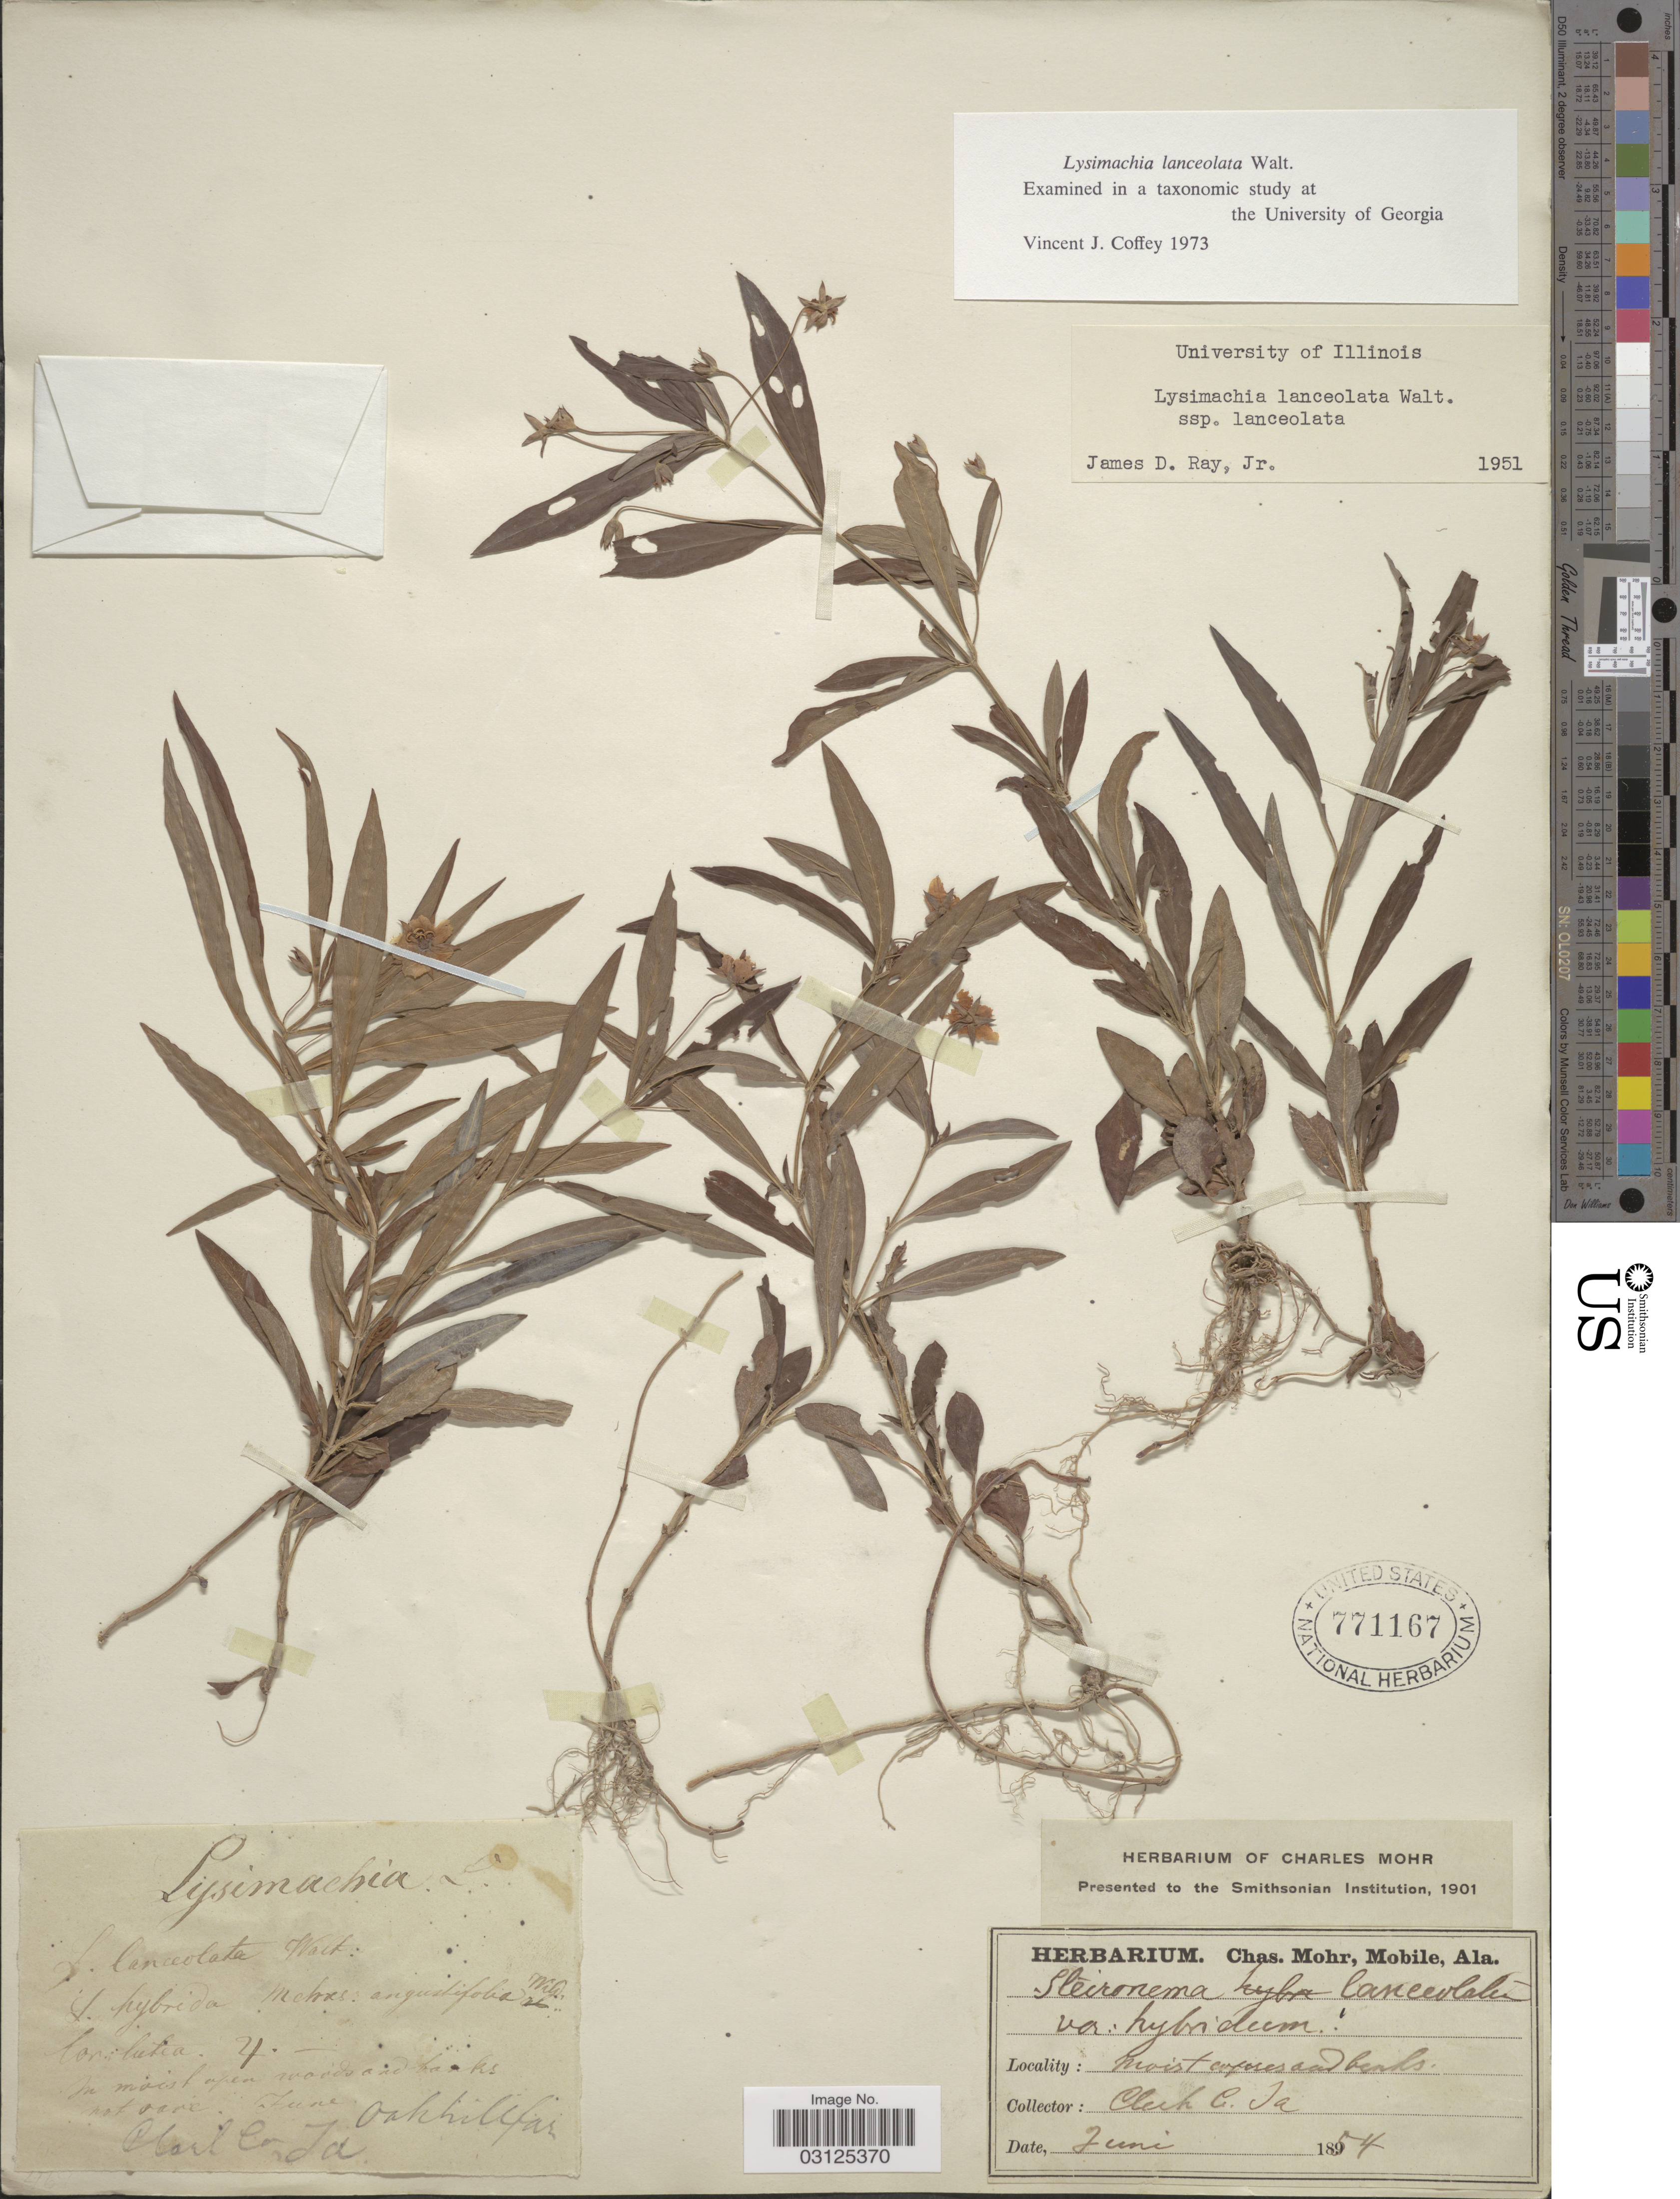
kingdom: Plantae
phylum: Tracheophyta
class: Magnoliopsida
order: Ericales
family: Primulaceae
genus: Lysimachia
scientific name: Lysimachia lanceolata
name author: Walter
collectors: ex herb. Charles Mohr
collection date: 1854-06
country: United States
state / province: Georgia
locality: Clark Co.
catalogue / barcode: US 771167